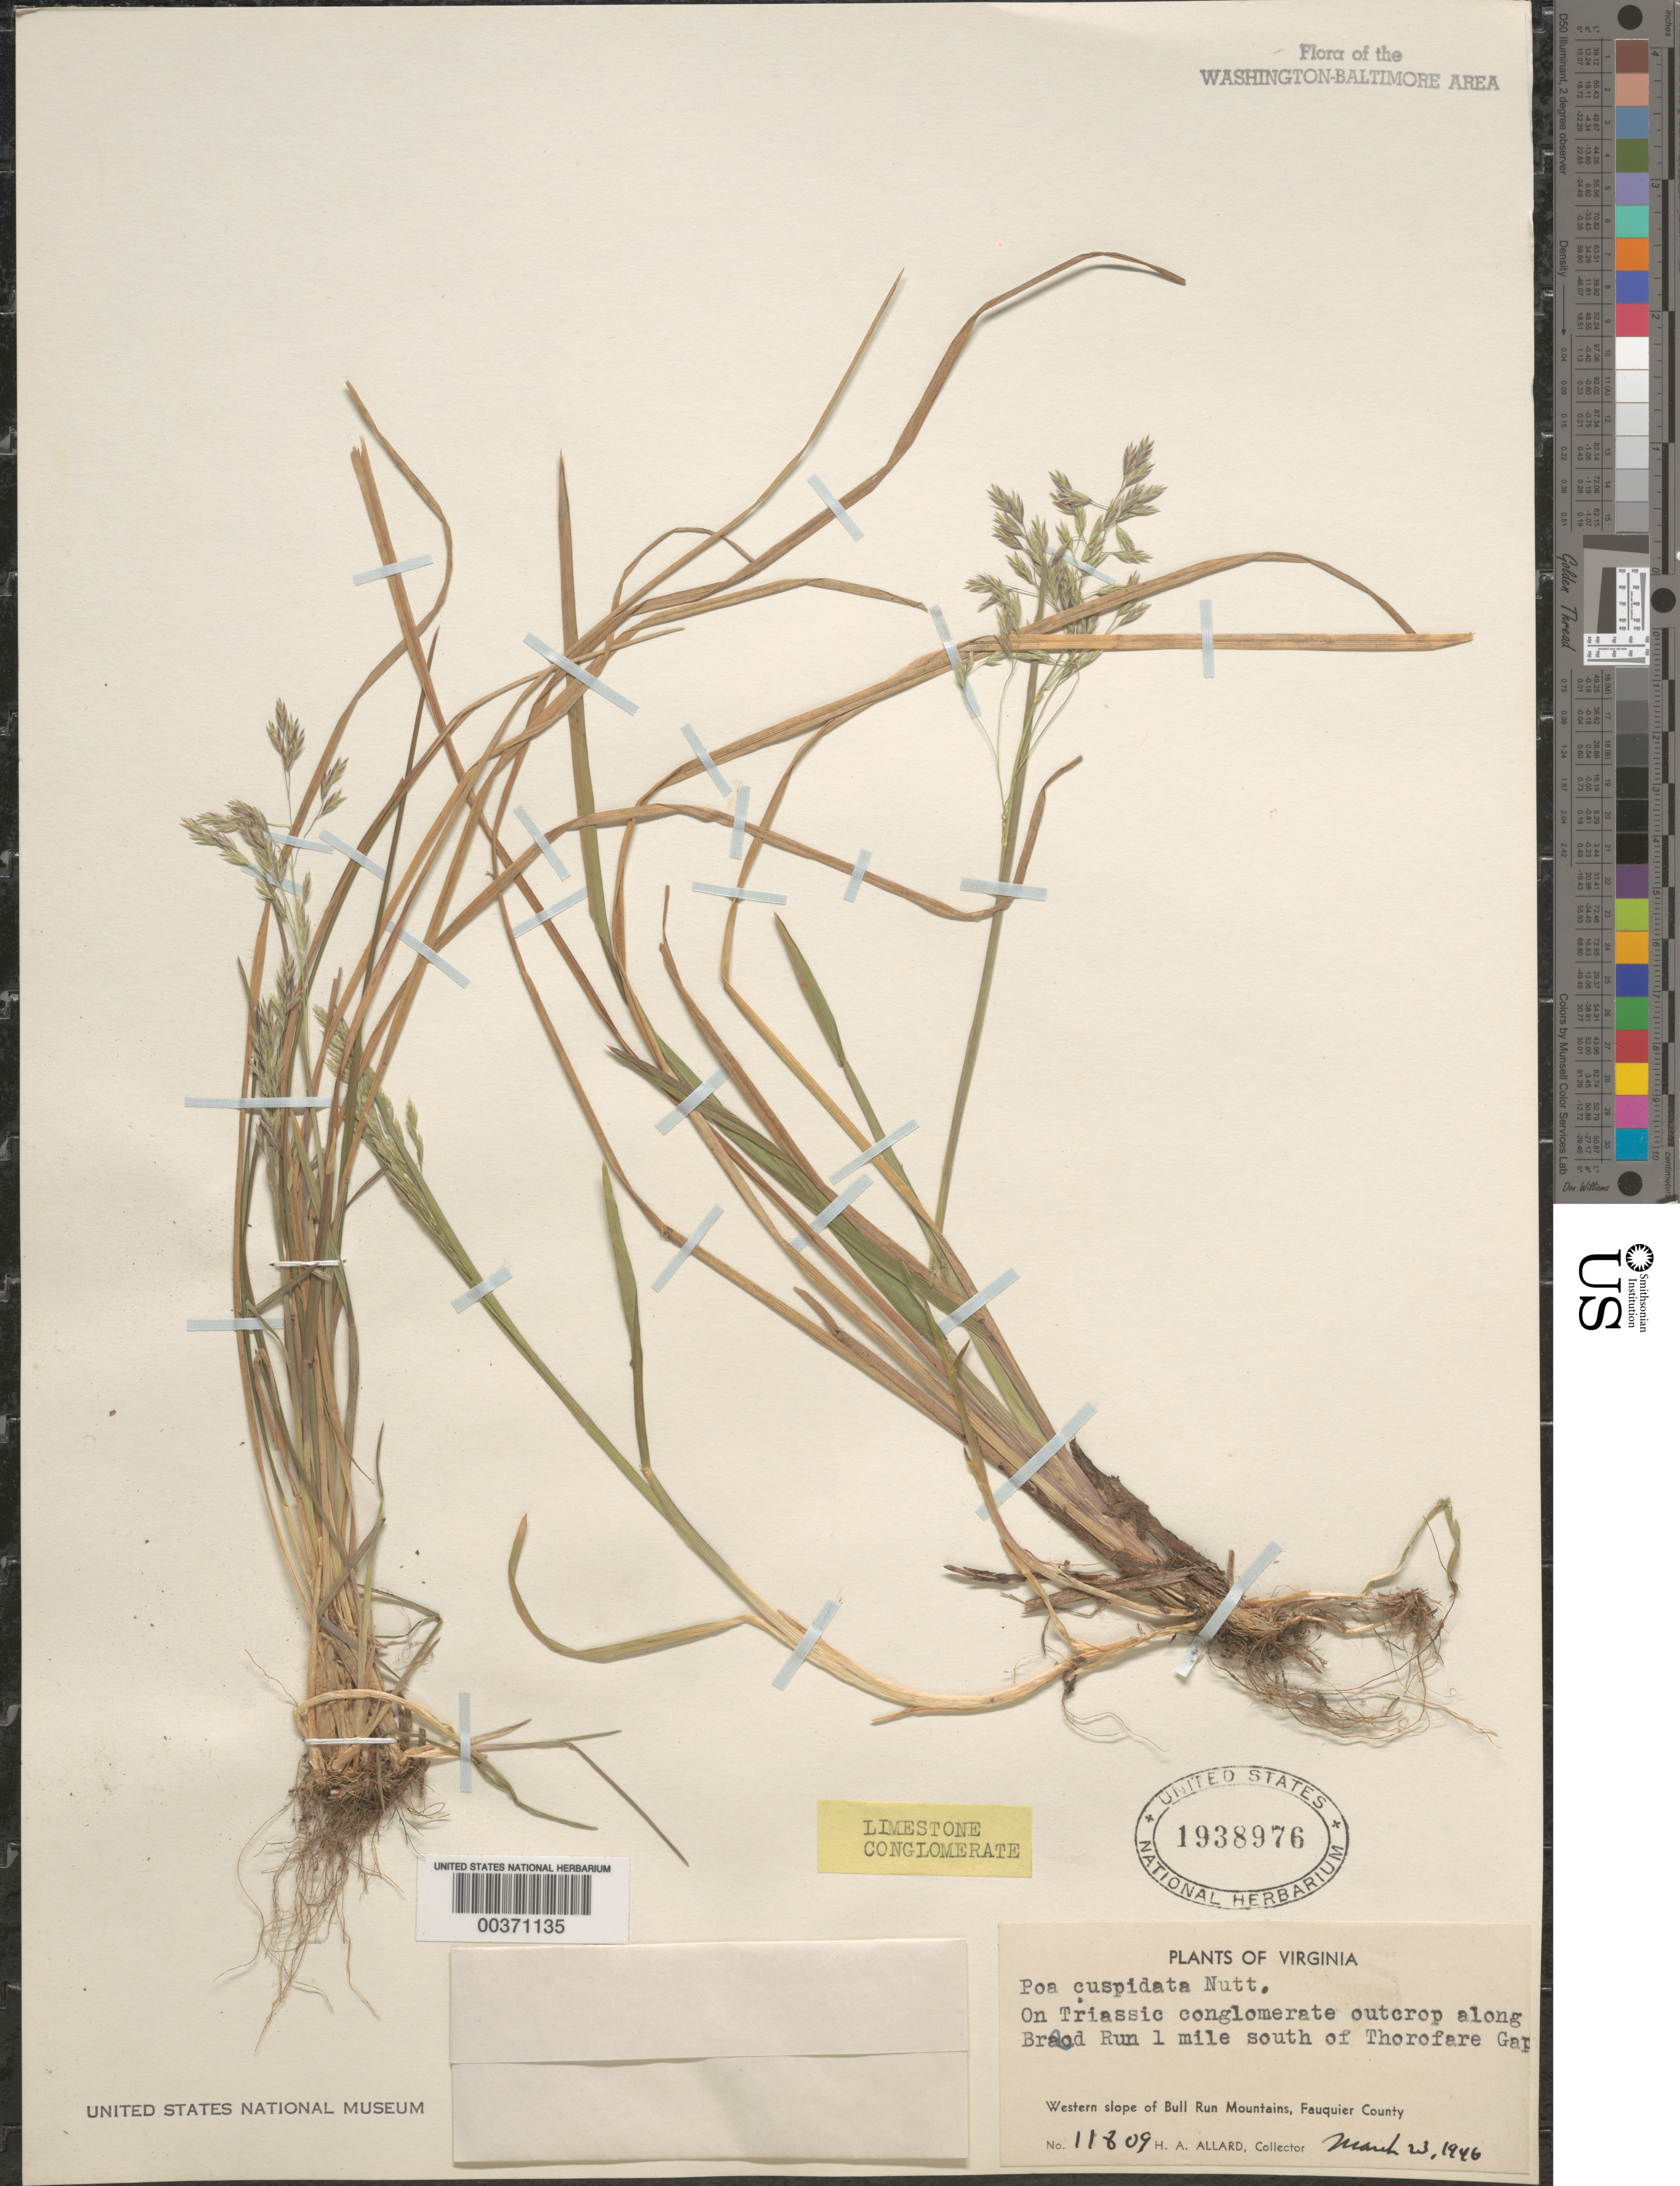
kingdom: Plantae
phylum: Tracheophyta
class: Liliopsida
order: Poales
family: Poaceae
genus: Poa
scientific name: Poa cuspidata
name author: Nutt.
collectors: H. A. Allard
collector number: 11809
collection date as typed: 23 Mar 1946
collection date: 1946-03-23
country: United States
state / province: Virginia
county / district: Fauquier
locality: Broad Run below Thorofare Gap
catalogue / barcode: US 1938976